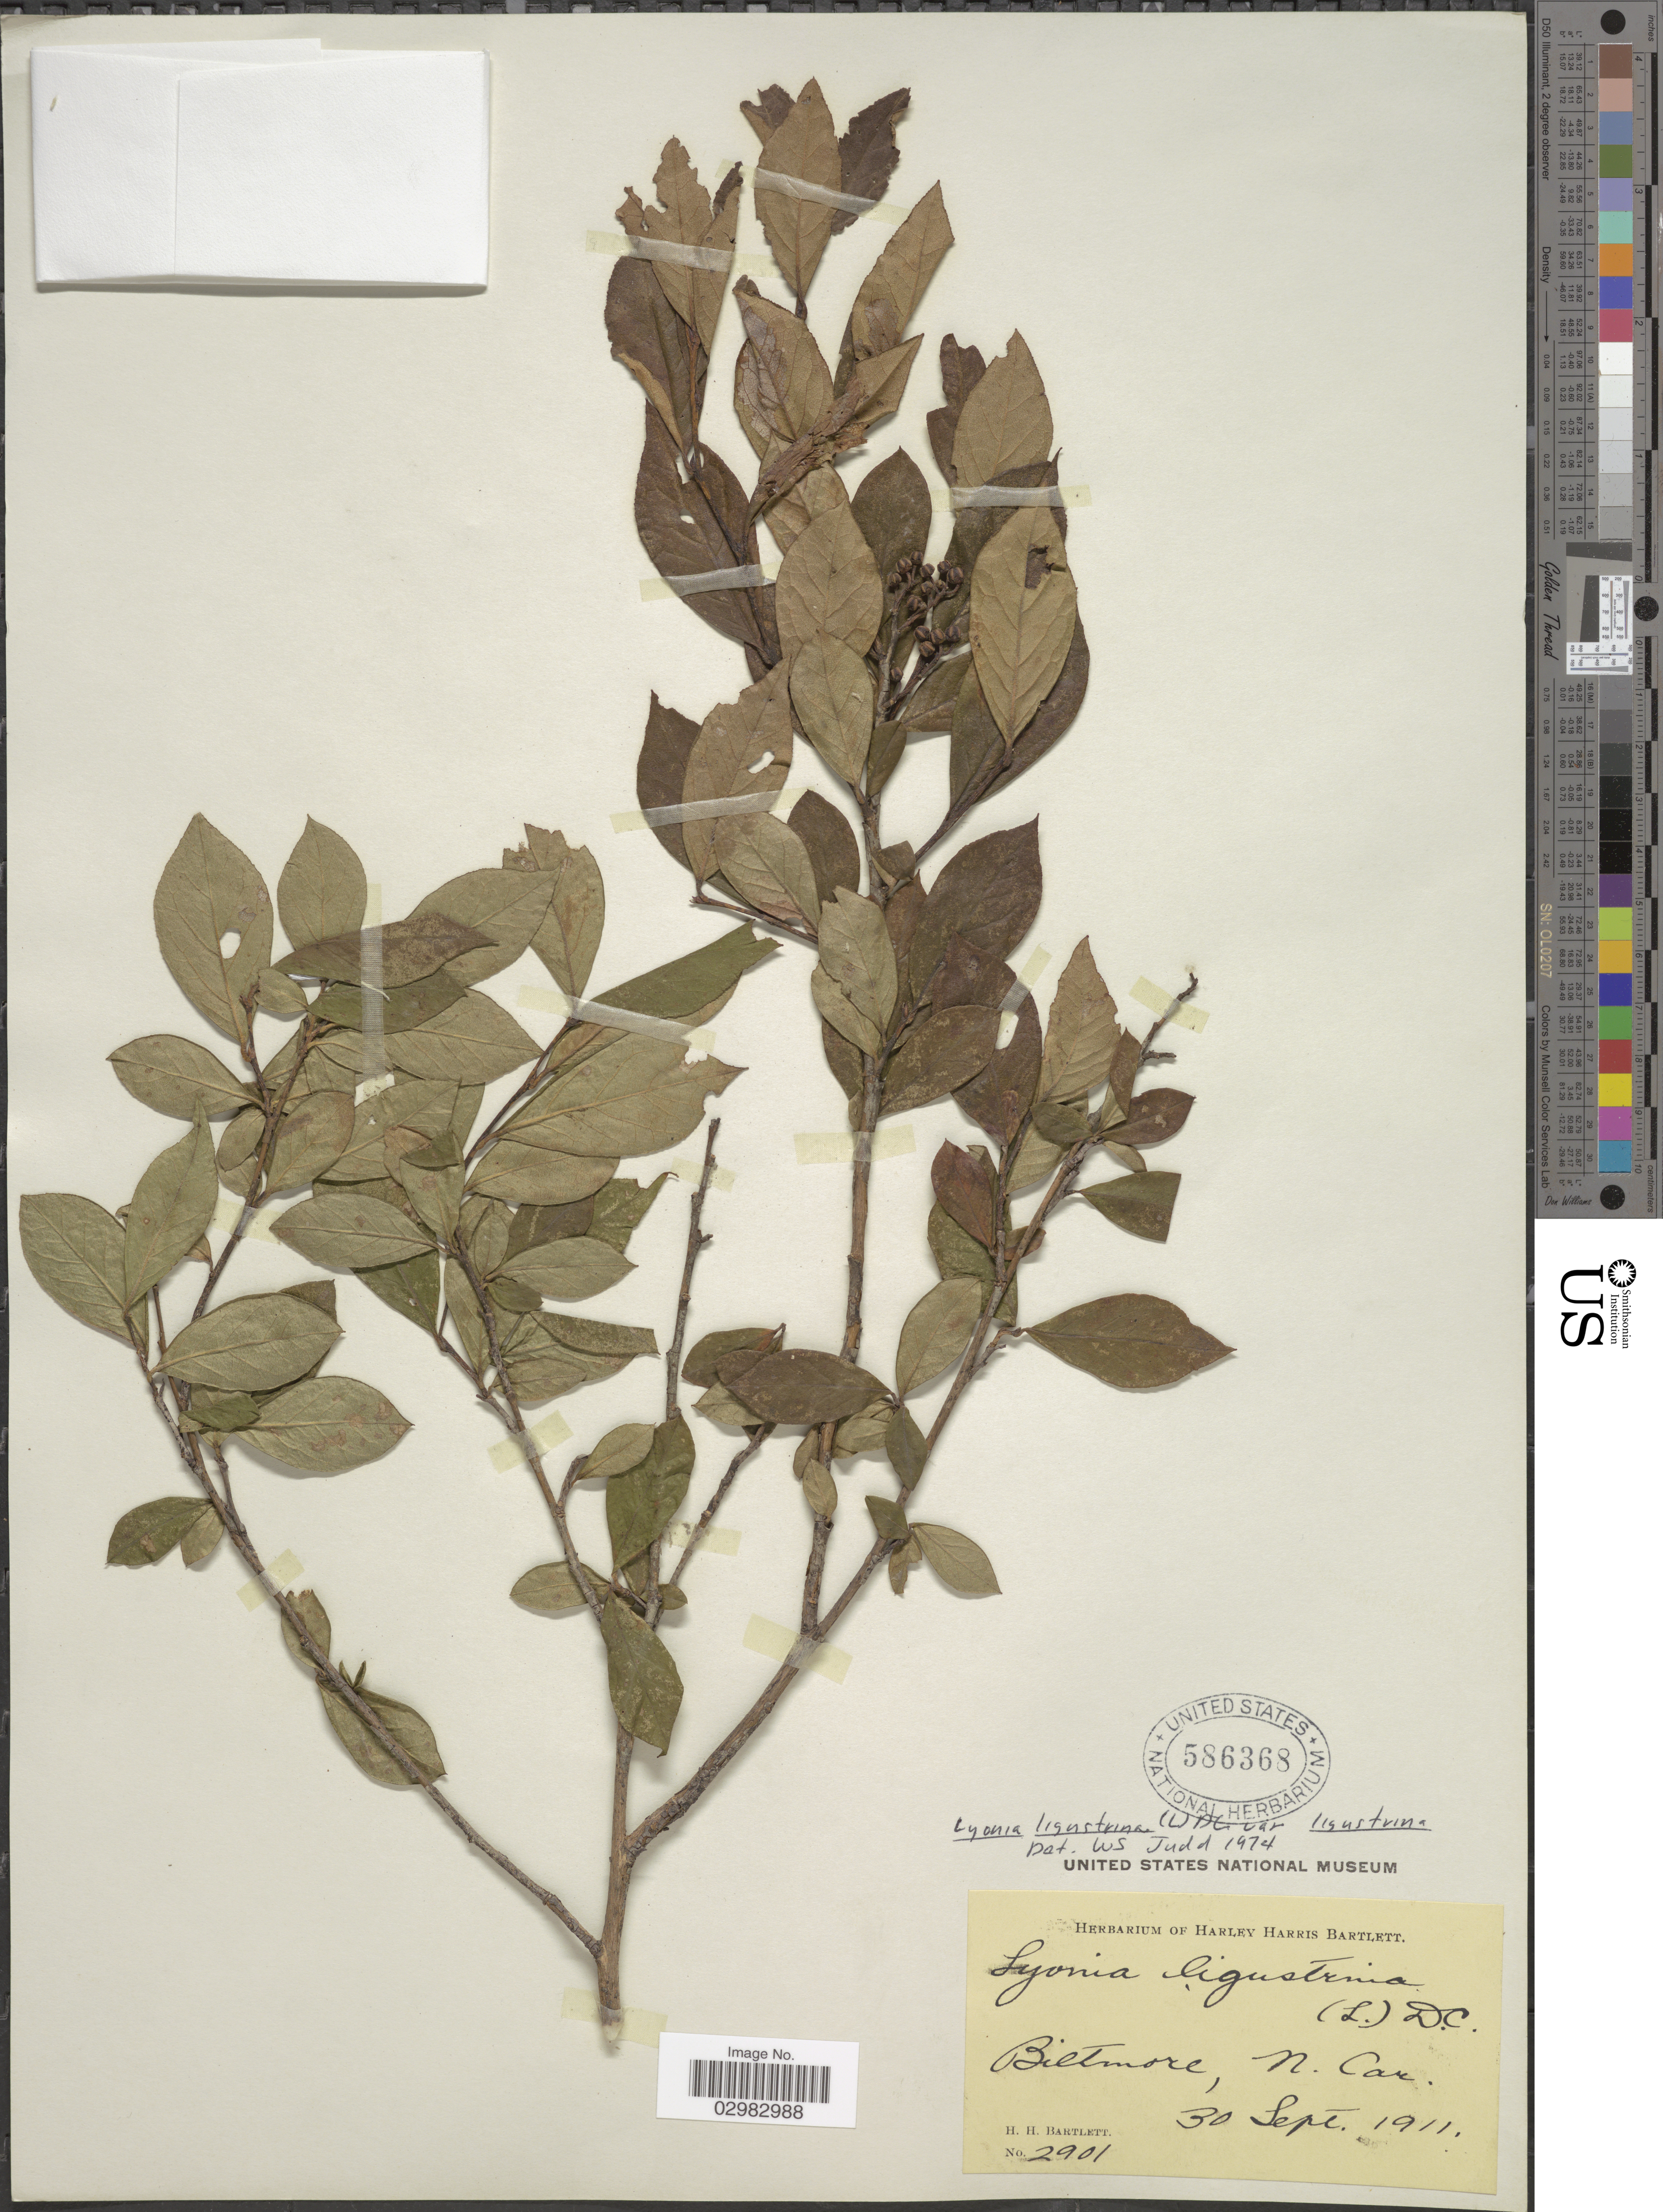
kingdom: Plantae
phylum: Tracheophyta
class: Magnoliopsida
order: Ericales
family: Ericaceae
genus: Lyonia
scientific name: Lyonia ligustrina var. ligustrina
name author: (L.) DC.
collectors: H. H. Bartlett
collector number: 2901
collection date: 1911-09-30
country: United States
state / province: North Carolina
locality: Biltmore, N. Car.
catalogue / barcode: US 586368